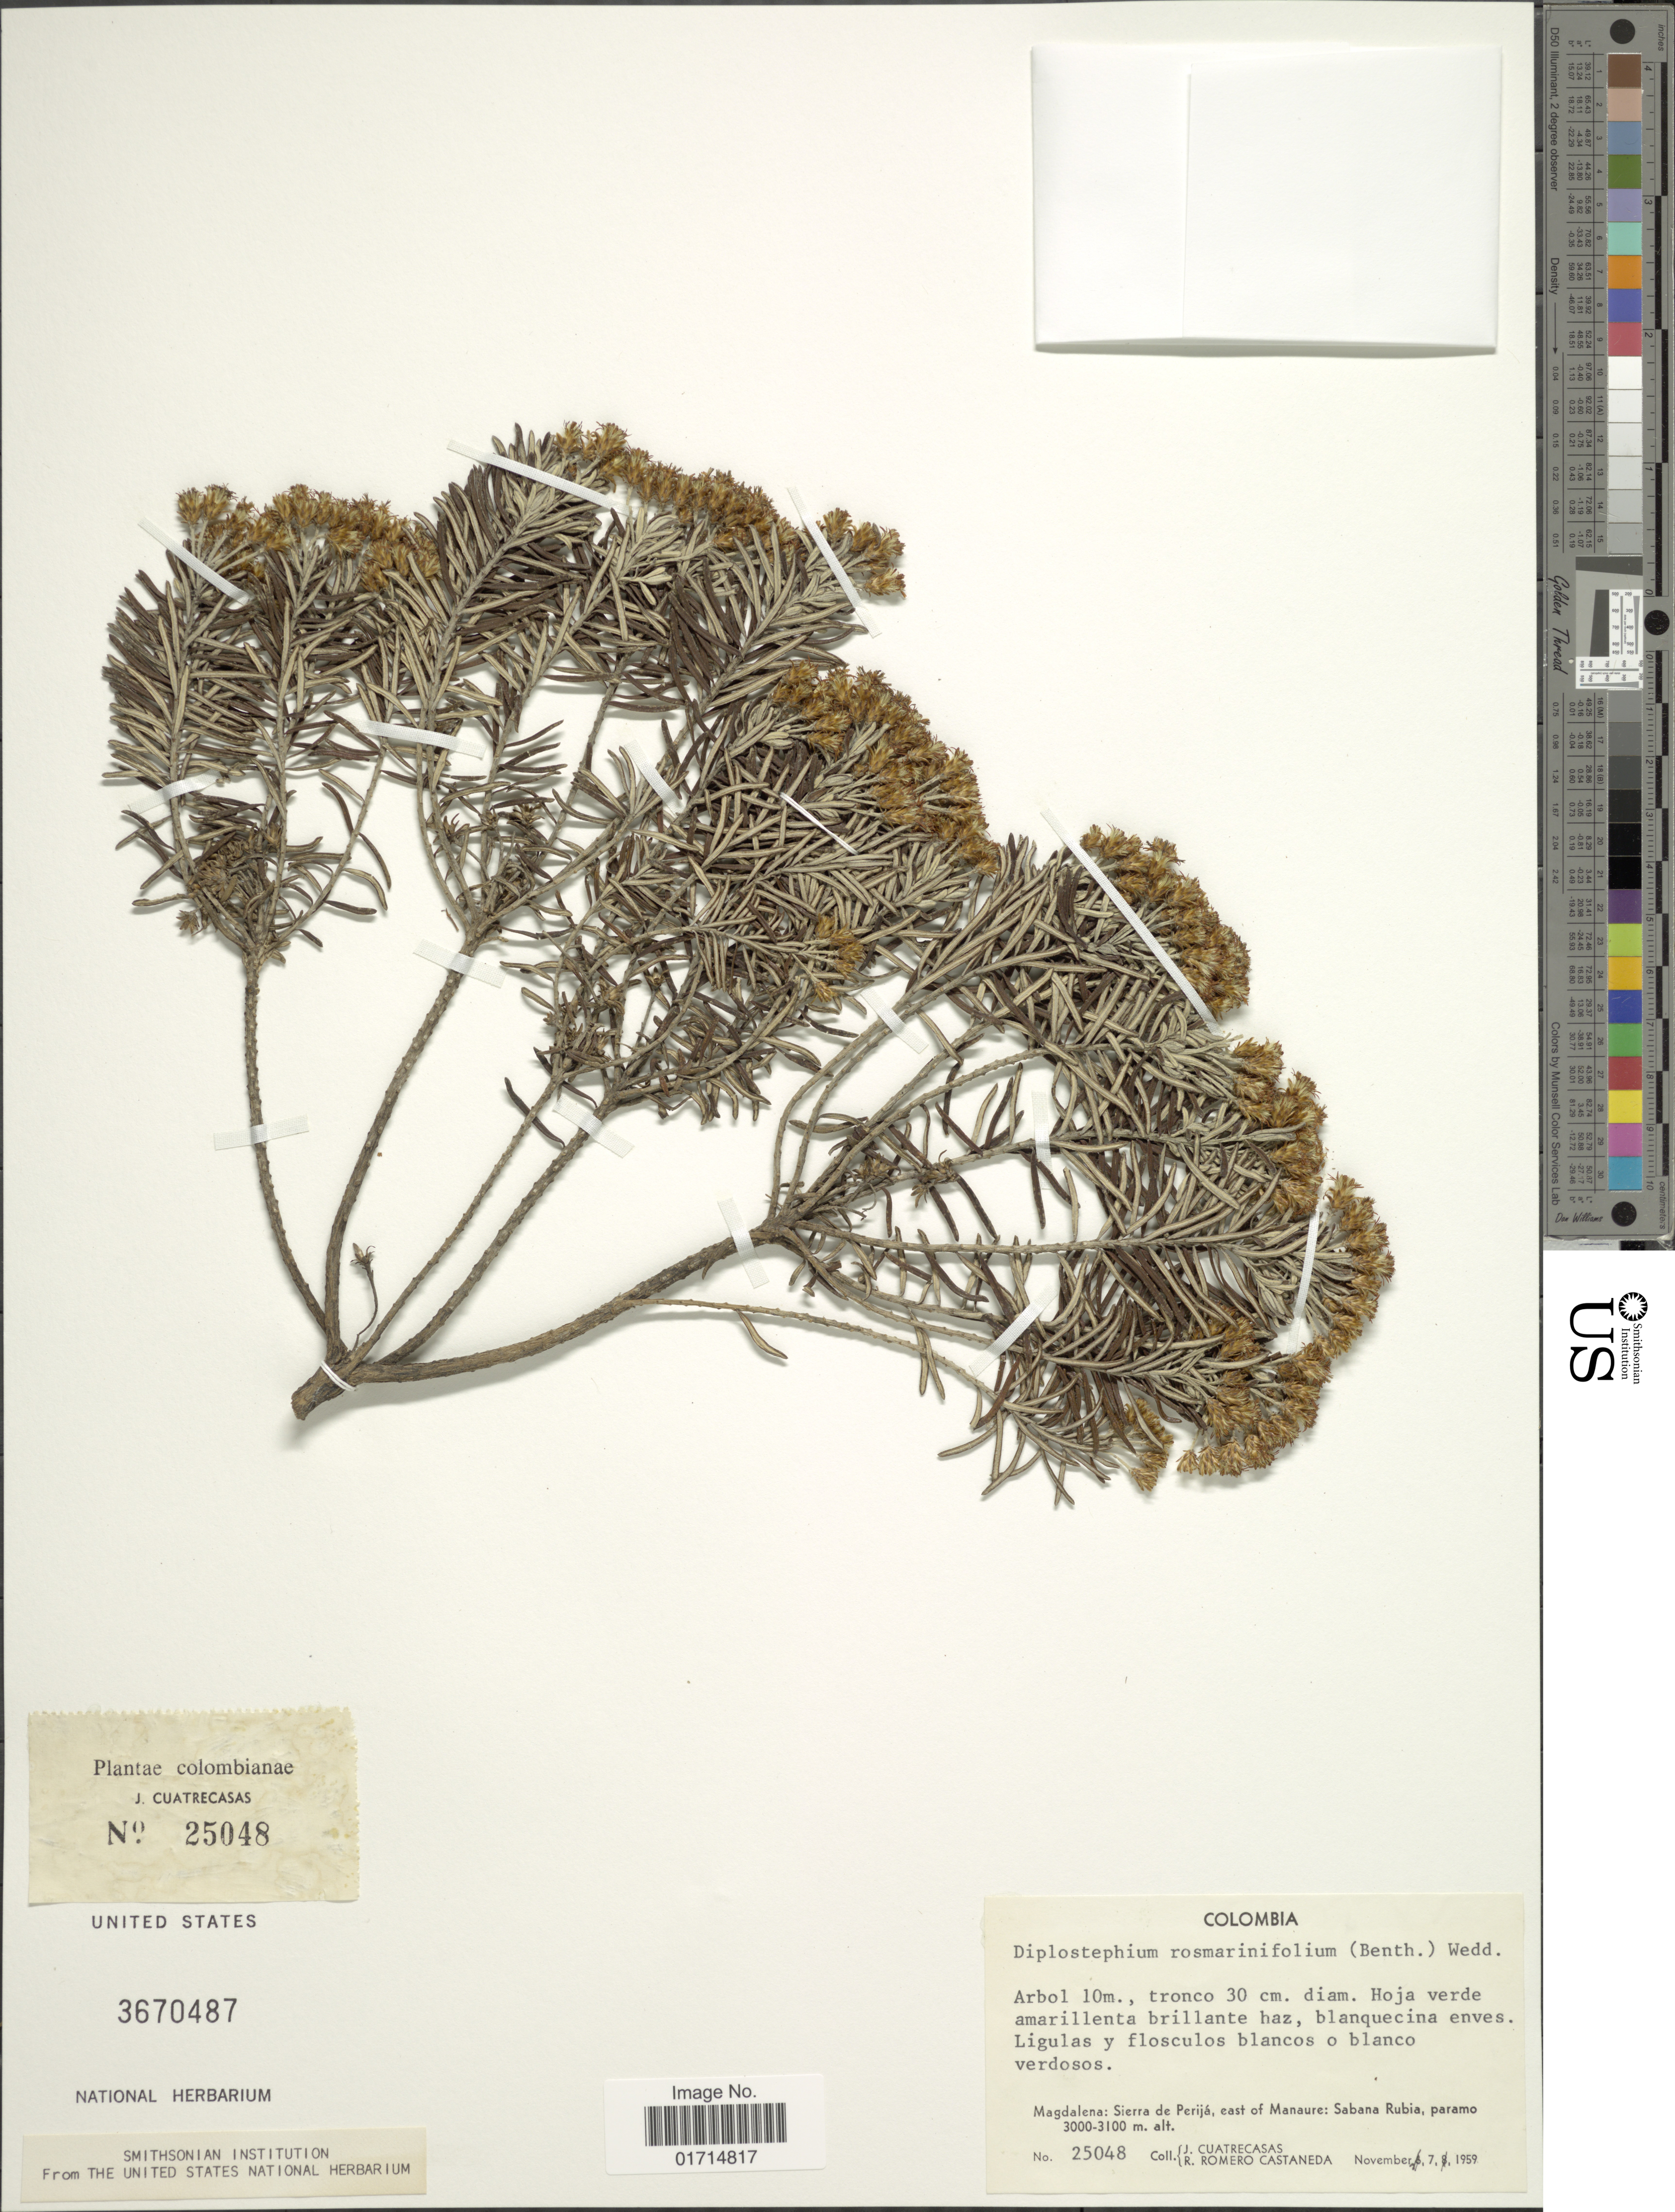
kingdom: Plantae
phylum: Tracheophyta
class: Magnoliopsida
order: Asterales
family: Asteraceae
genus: Diplostephium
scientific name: Diplostephium rosmarinifolium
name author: (Benth.) Wedd.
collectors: J. Cuatrecasas & R. Romero Castañeda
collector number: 25048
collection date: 1959-11-07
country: Colombia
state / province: Magdalena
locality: Colombia. Magdalena: Sierra de Perija, east of Manaure: Sabana Rubia, paramo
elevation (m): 3000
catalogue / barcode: US 3670487